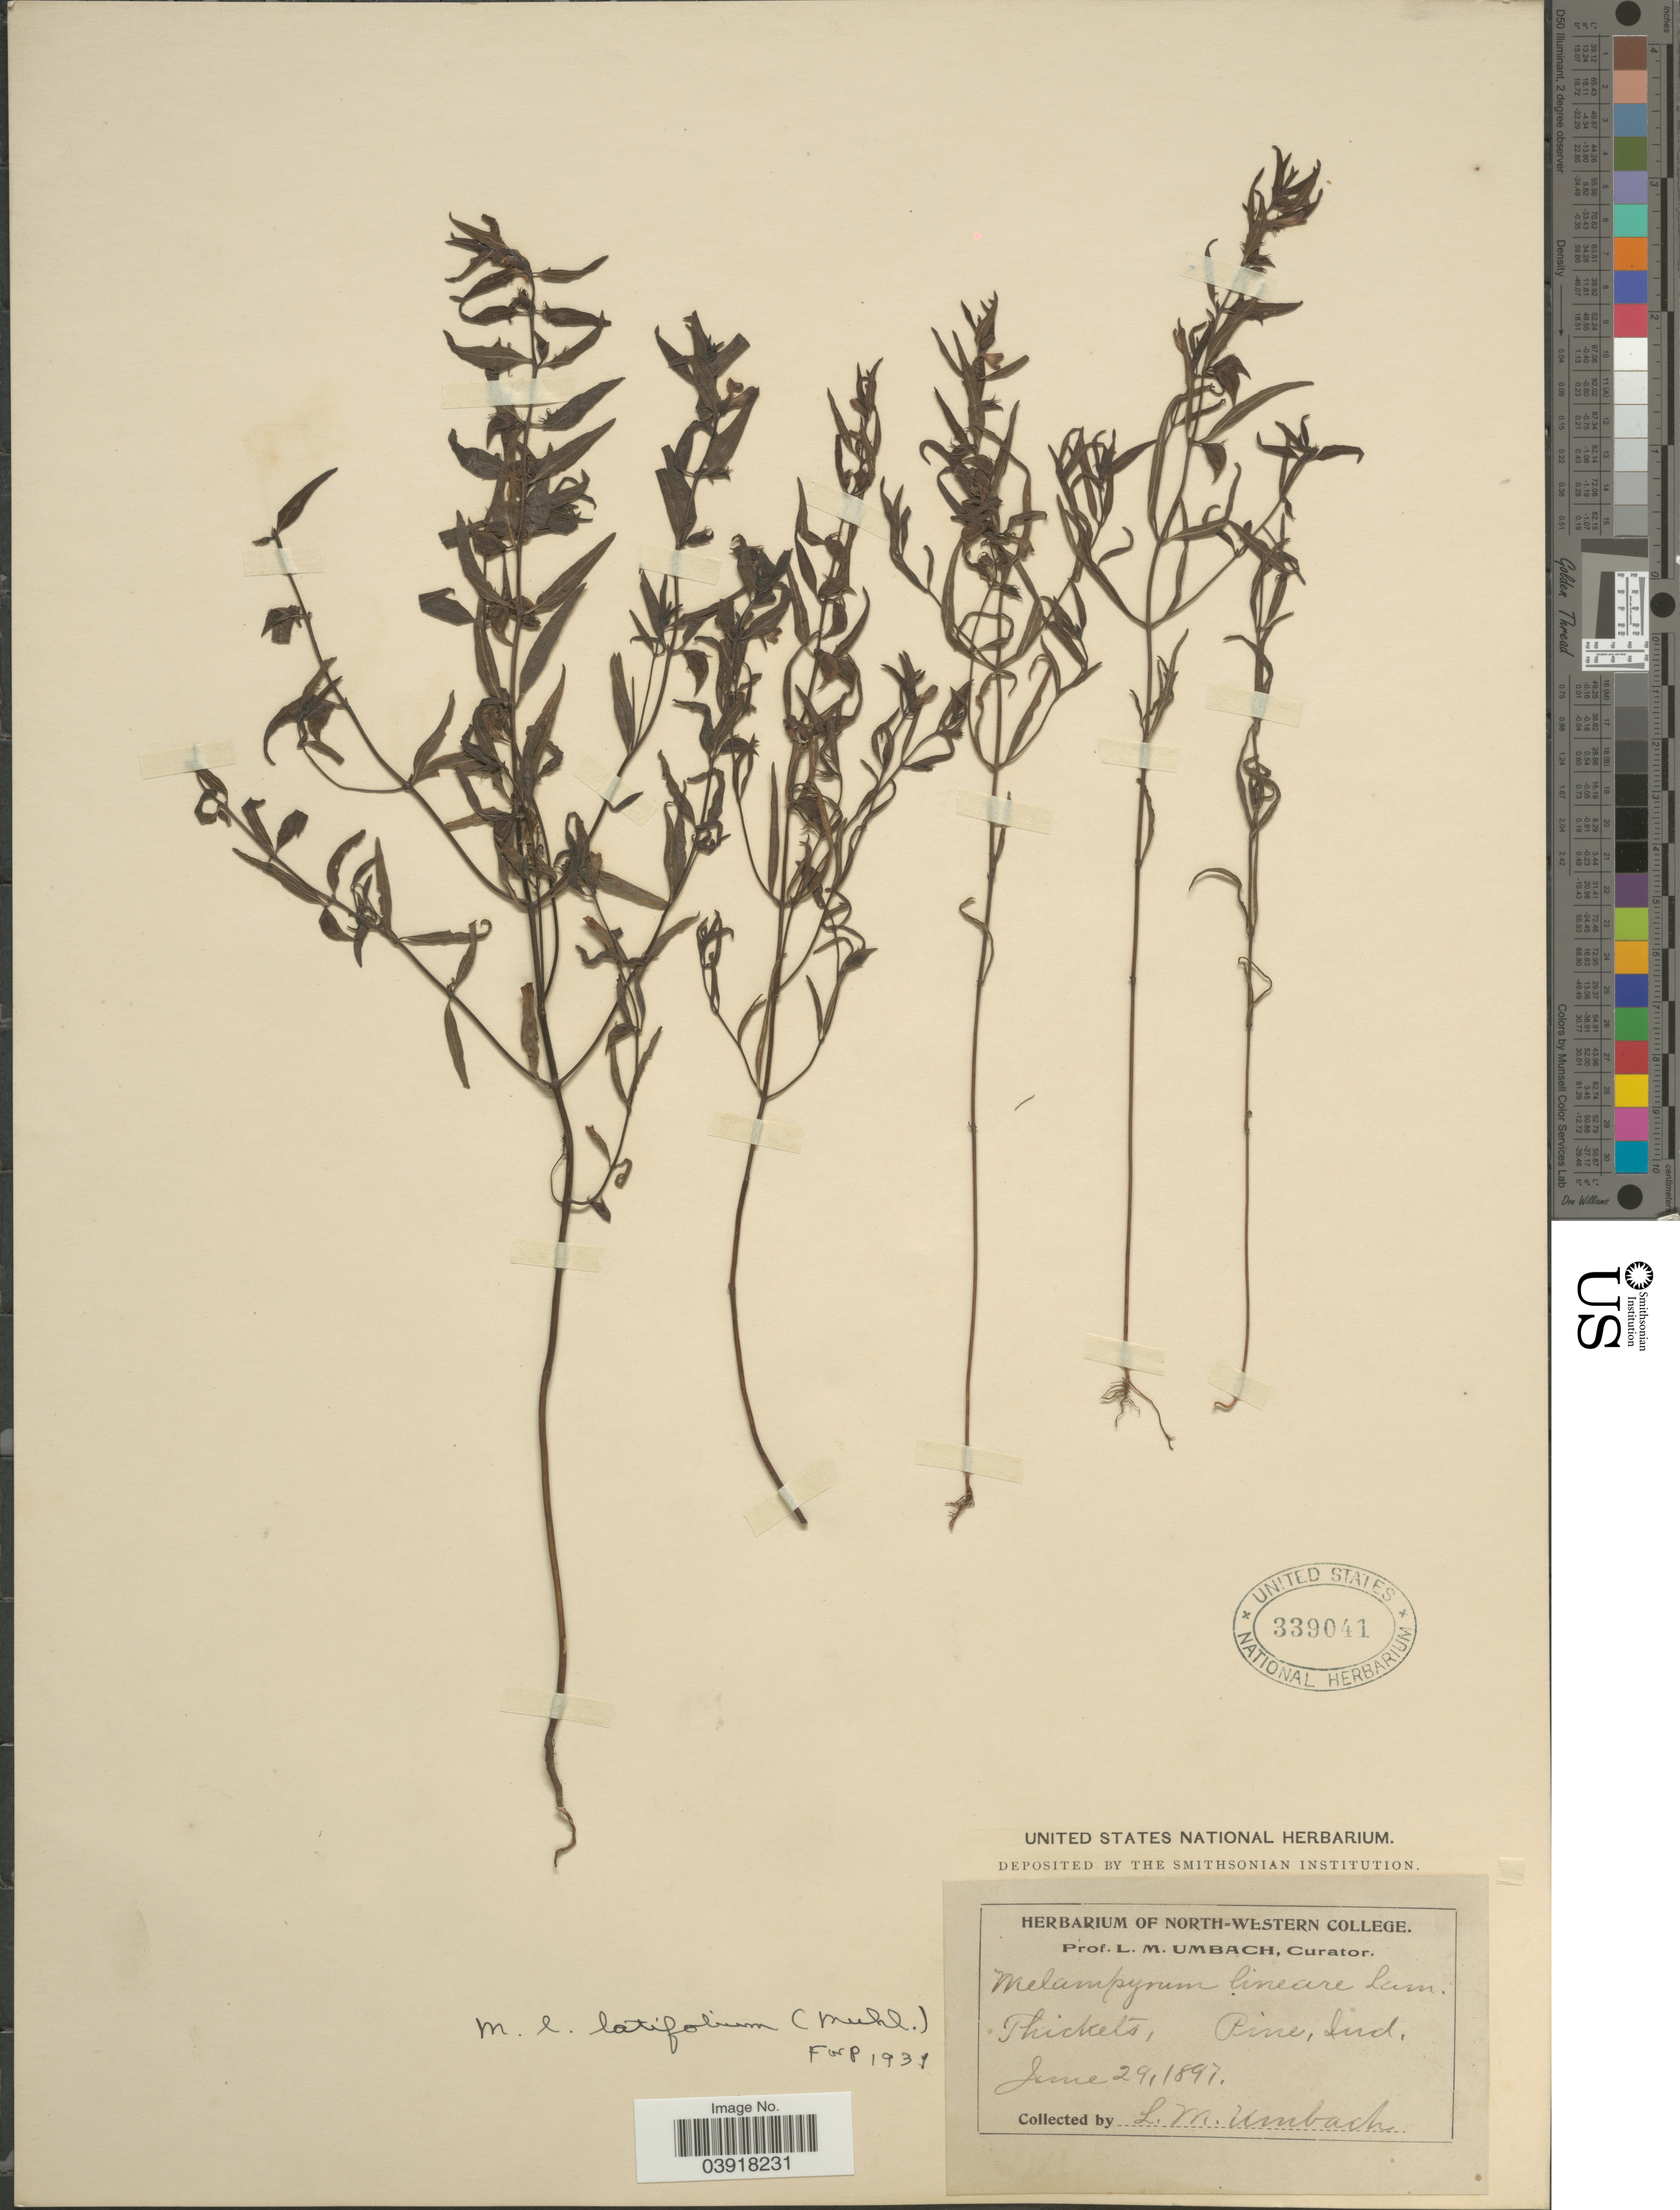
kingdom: Plantae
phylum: Tracheophyta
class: Magnoliopsida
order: Lamiales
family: Orobanchaceae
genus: Melampyrum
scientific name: Melampyrum lineare var. latifolium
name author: (Muhl.) P. Beauv.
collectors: L. M. Umbach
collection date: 1897-06-29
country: United States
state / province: Indiana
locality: Thickets, Pine, Ind.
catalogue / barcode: US 339041